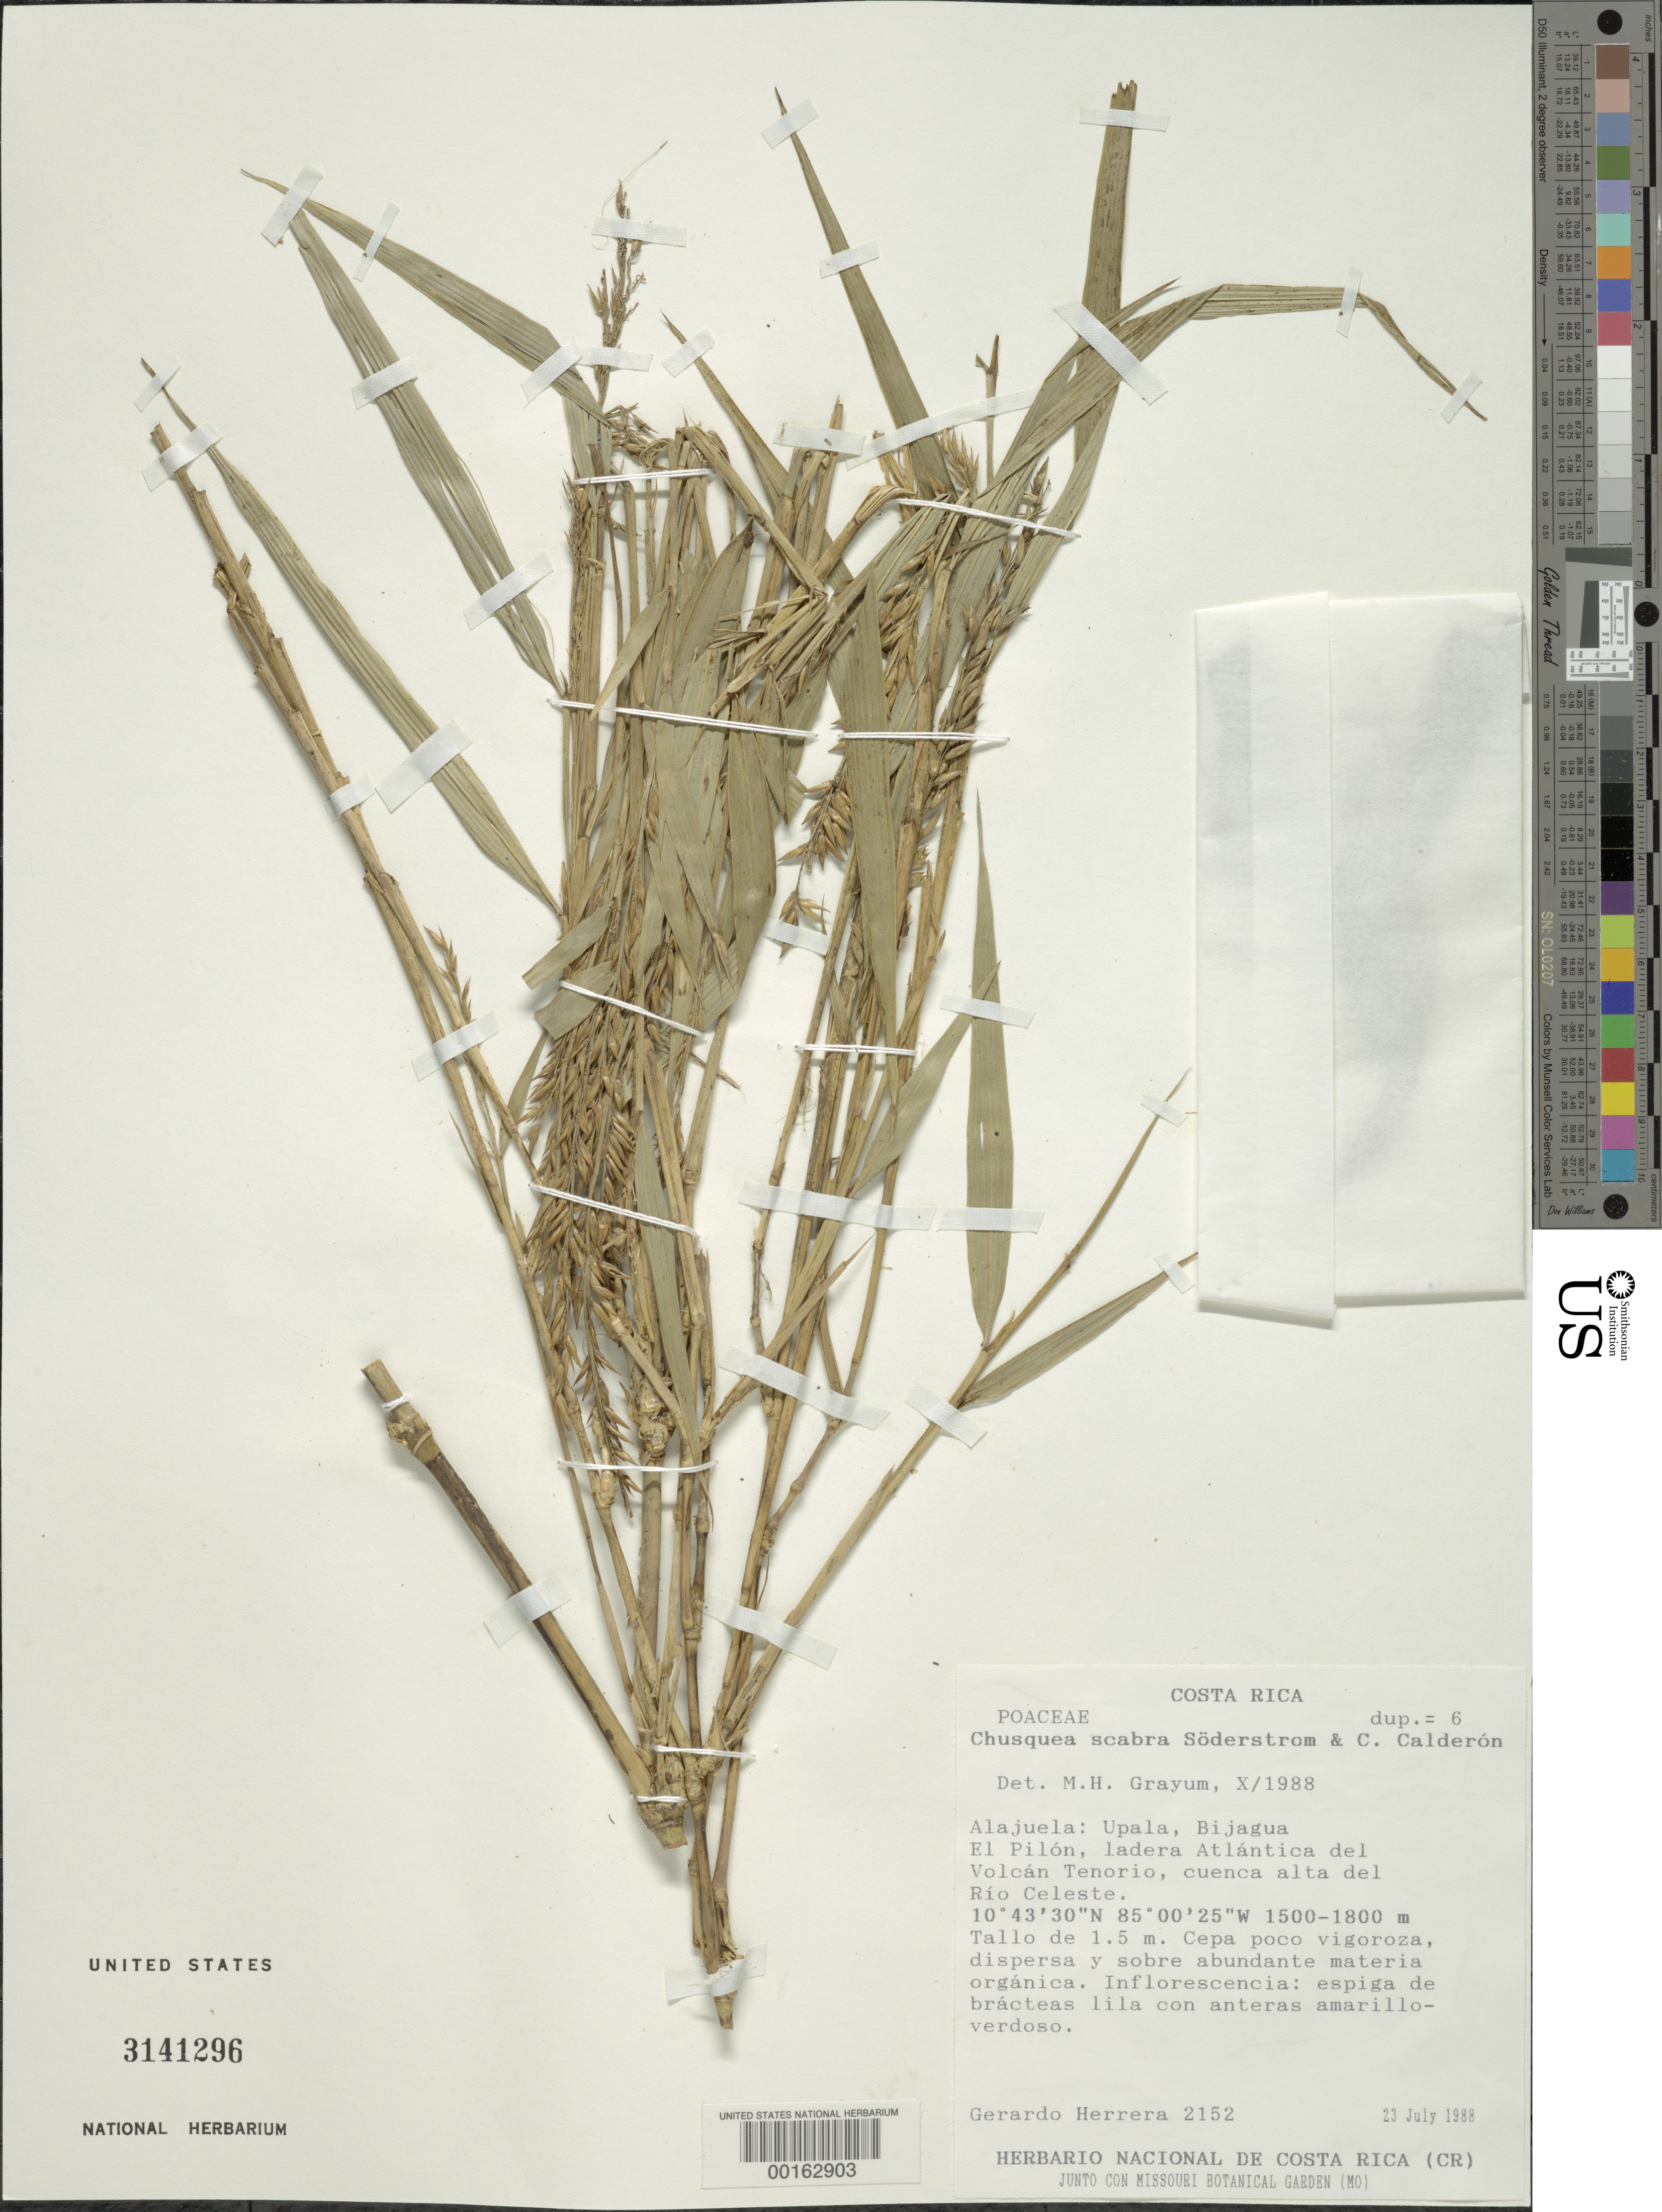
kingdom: Plantae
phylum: Tracheophyta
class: Liliopsida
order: Poales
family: Poaceae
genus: Chusquea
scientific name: Chusquea scabra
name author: Soderstr. & C. E. Calderón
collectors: G. Herrera Ch.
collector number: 2152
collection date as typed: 23 Jul 1988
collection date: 1988-07-23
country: Costa Rica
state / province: Alajuela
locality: Upala, Bijagua, El Pilon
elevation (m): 1500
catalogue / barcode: US 3141296